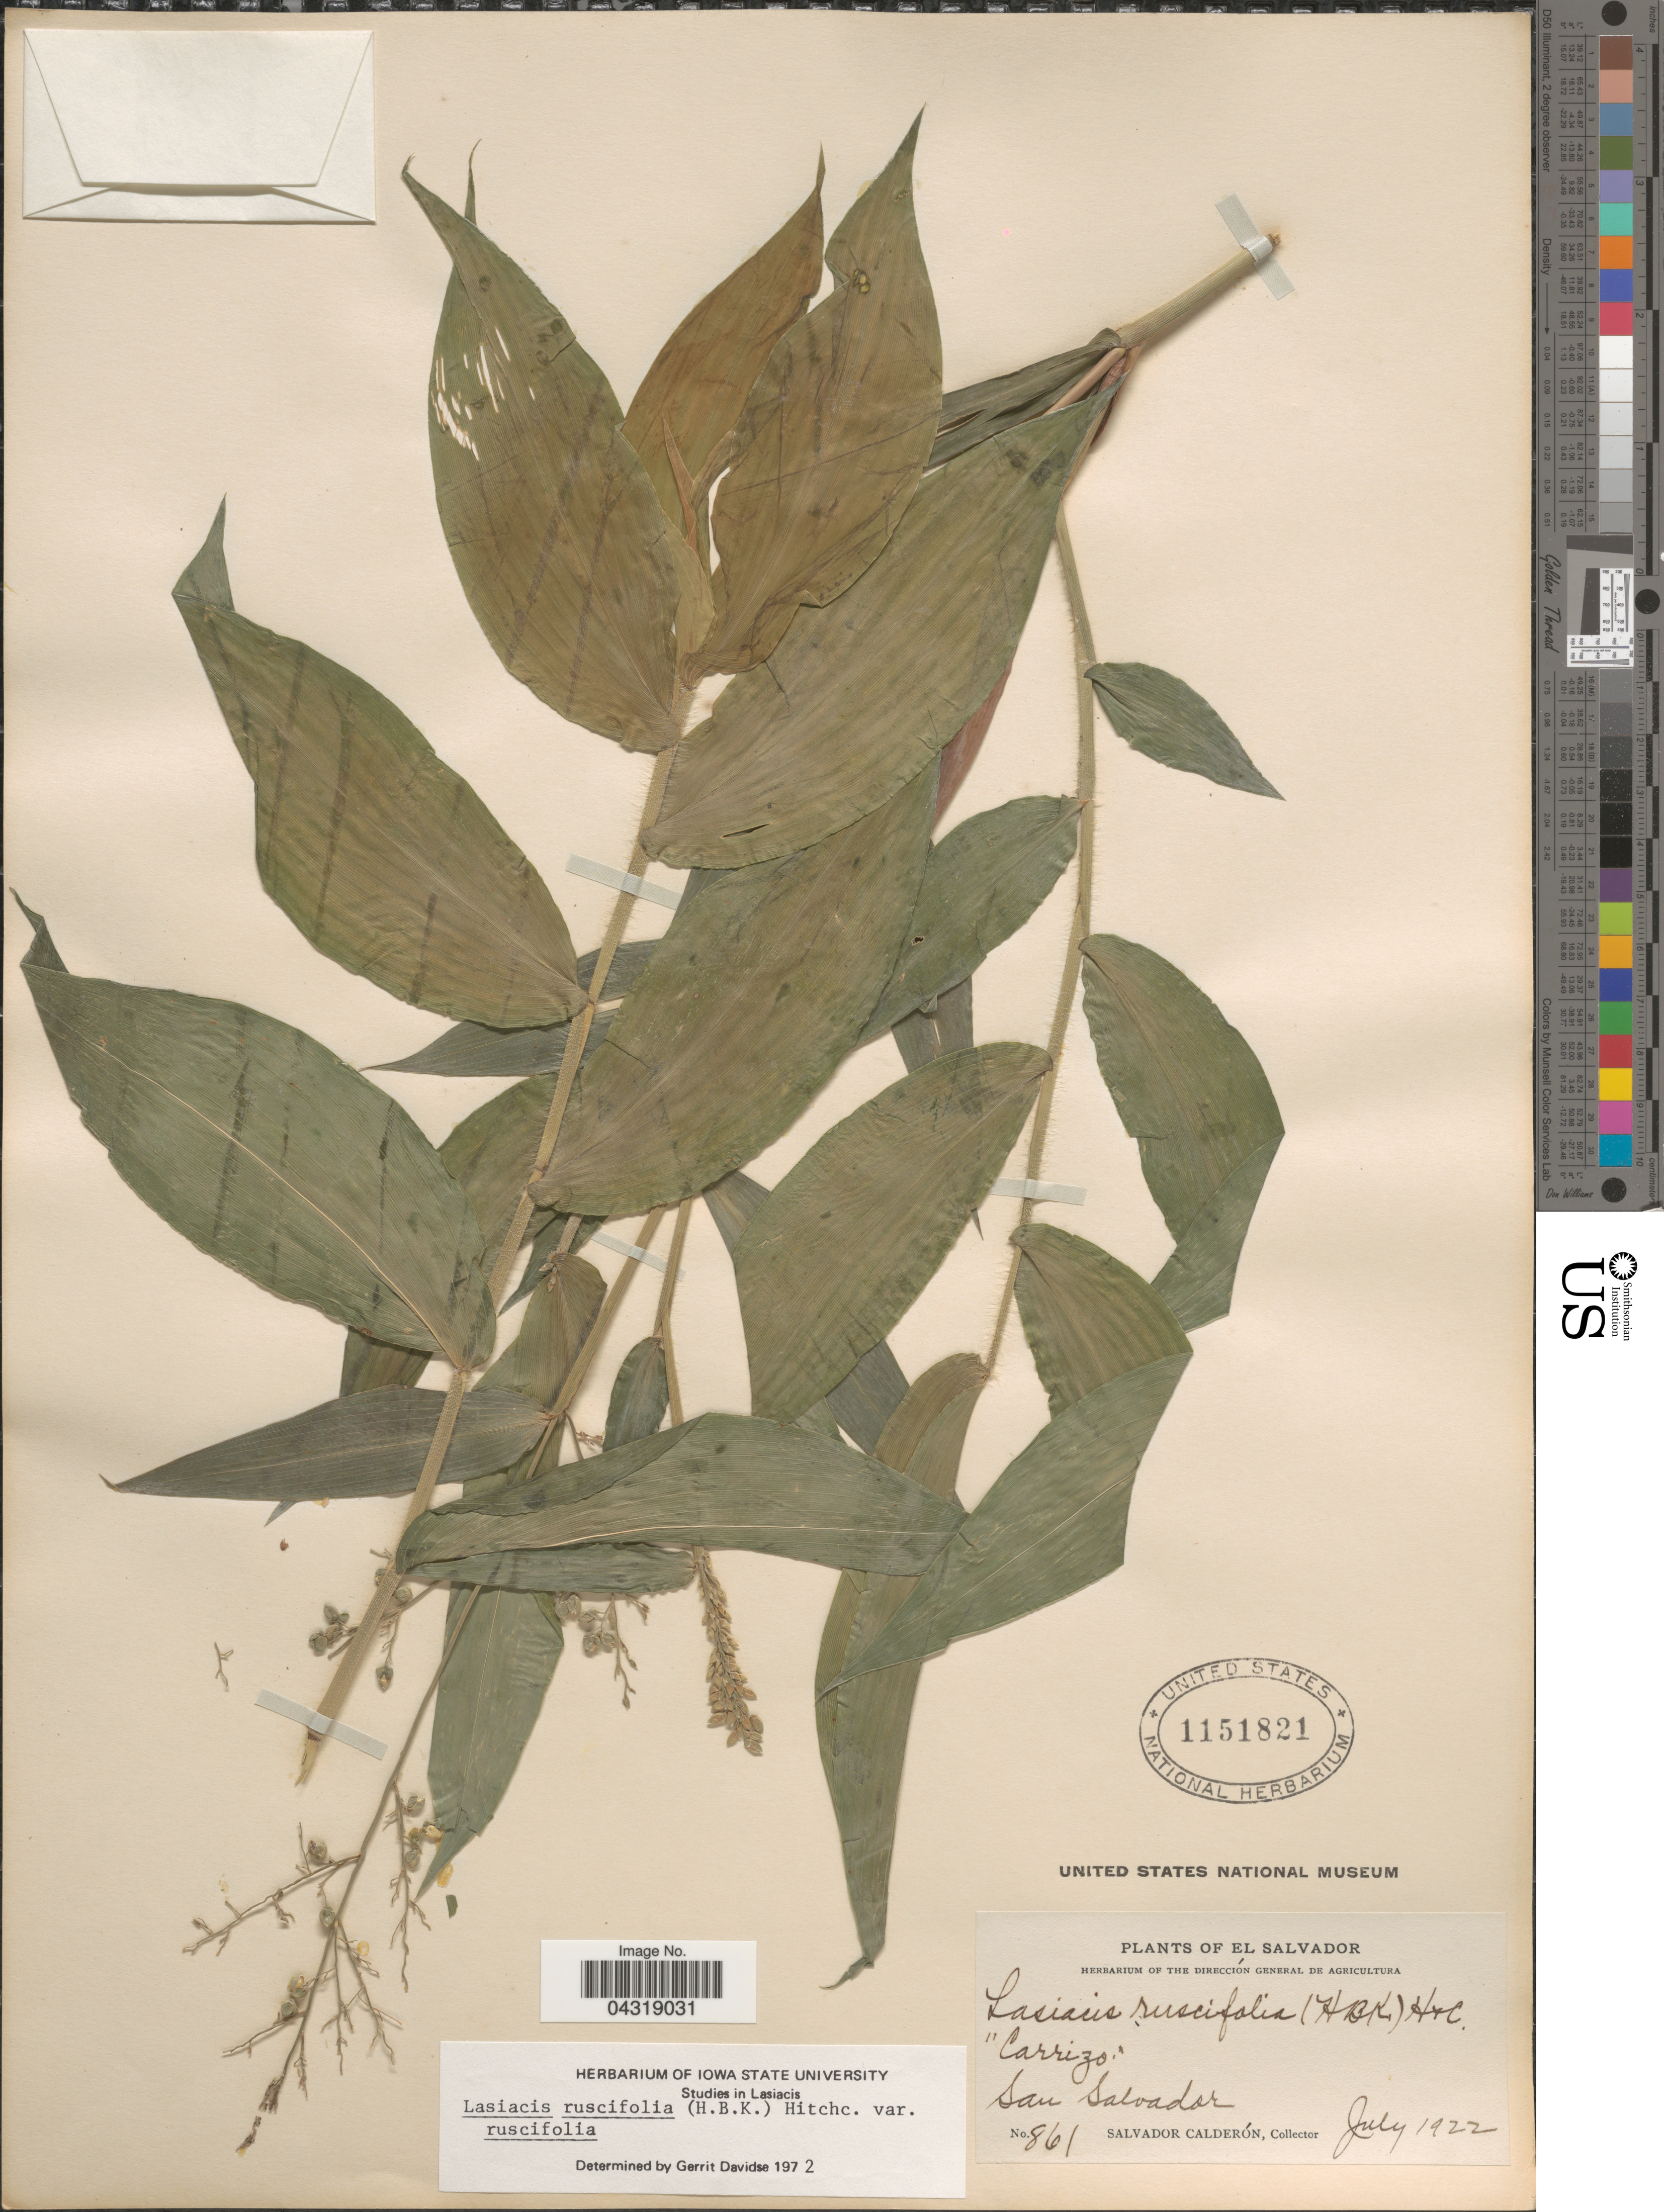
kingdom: Plantae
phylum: Tracheophyta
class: Liliopsida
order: Poales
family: Poaceae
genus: Lasiacis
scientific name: Lasiacis ruscifolia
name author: (Kunth) Hitchc.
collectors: S. Calderón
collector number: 861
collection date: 1922-07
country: El Salvador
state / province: San Salvador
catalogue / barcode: US 1151821